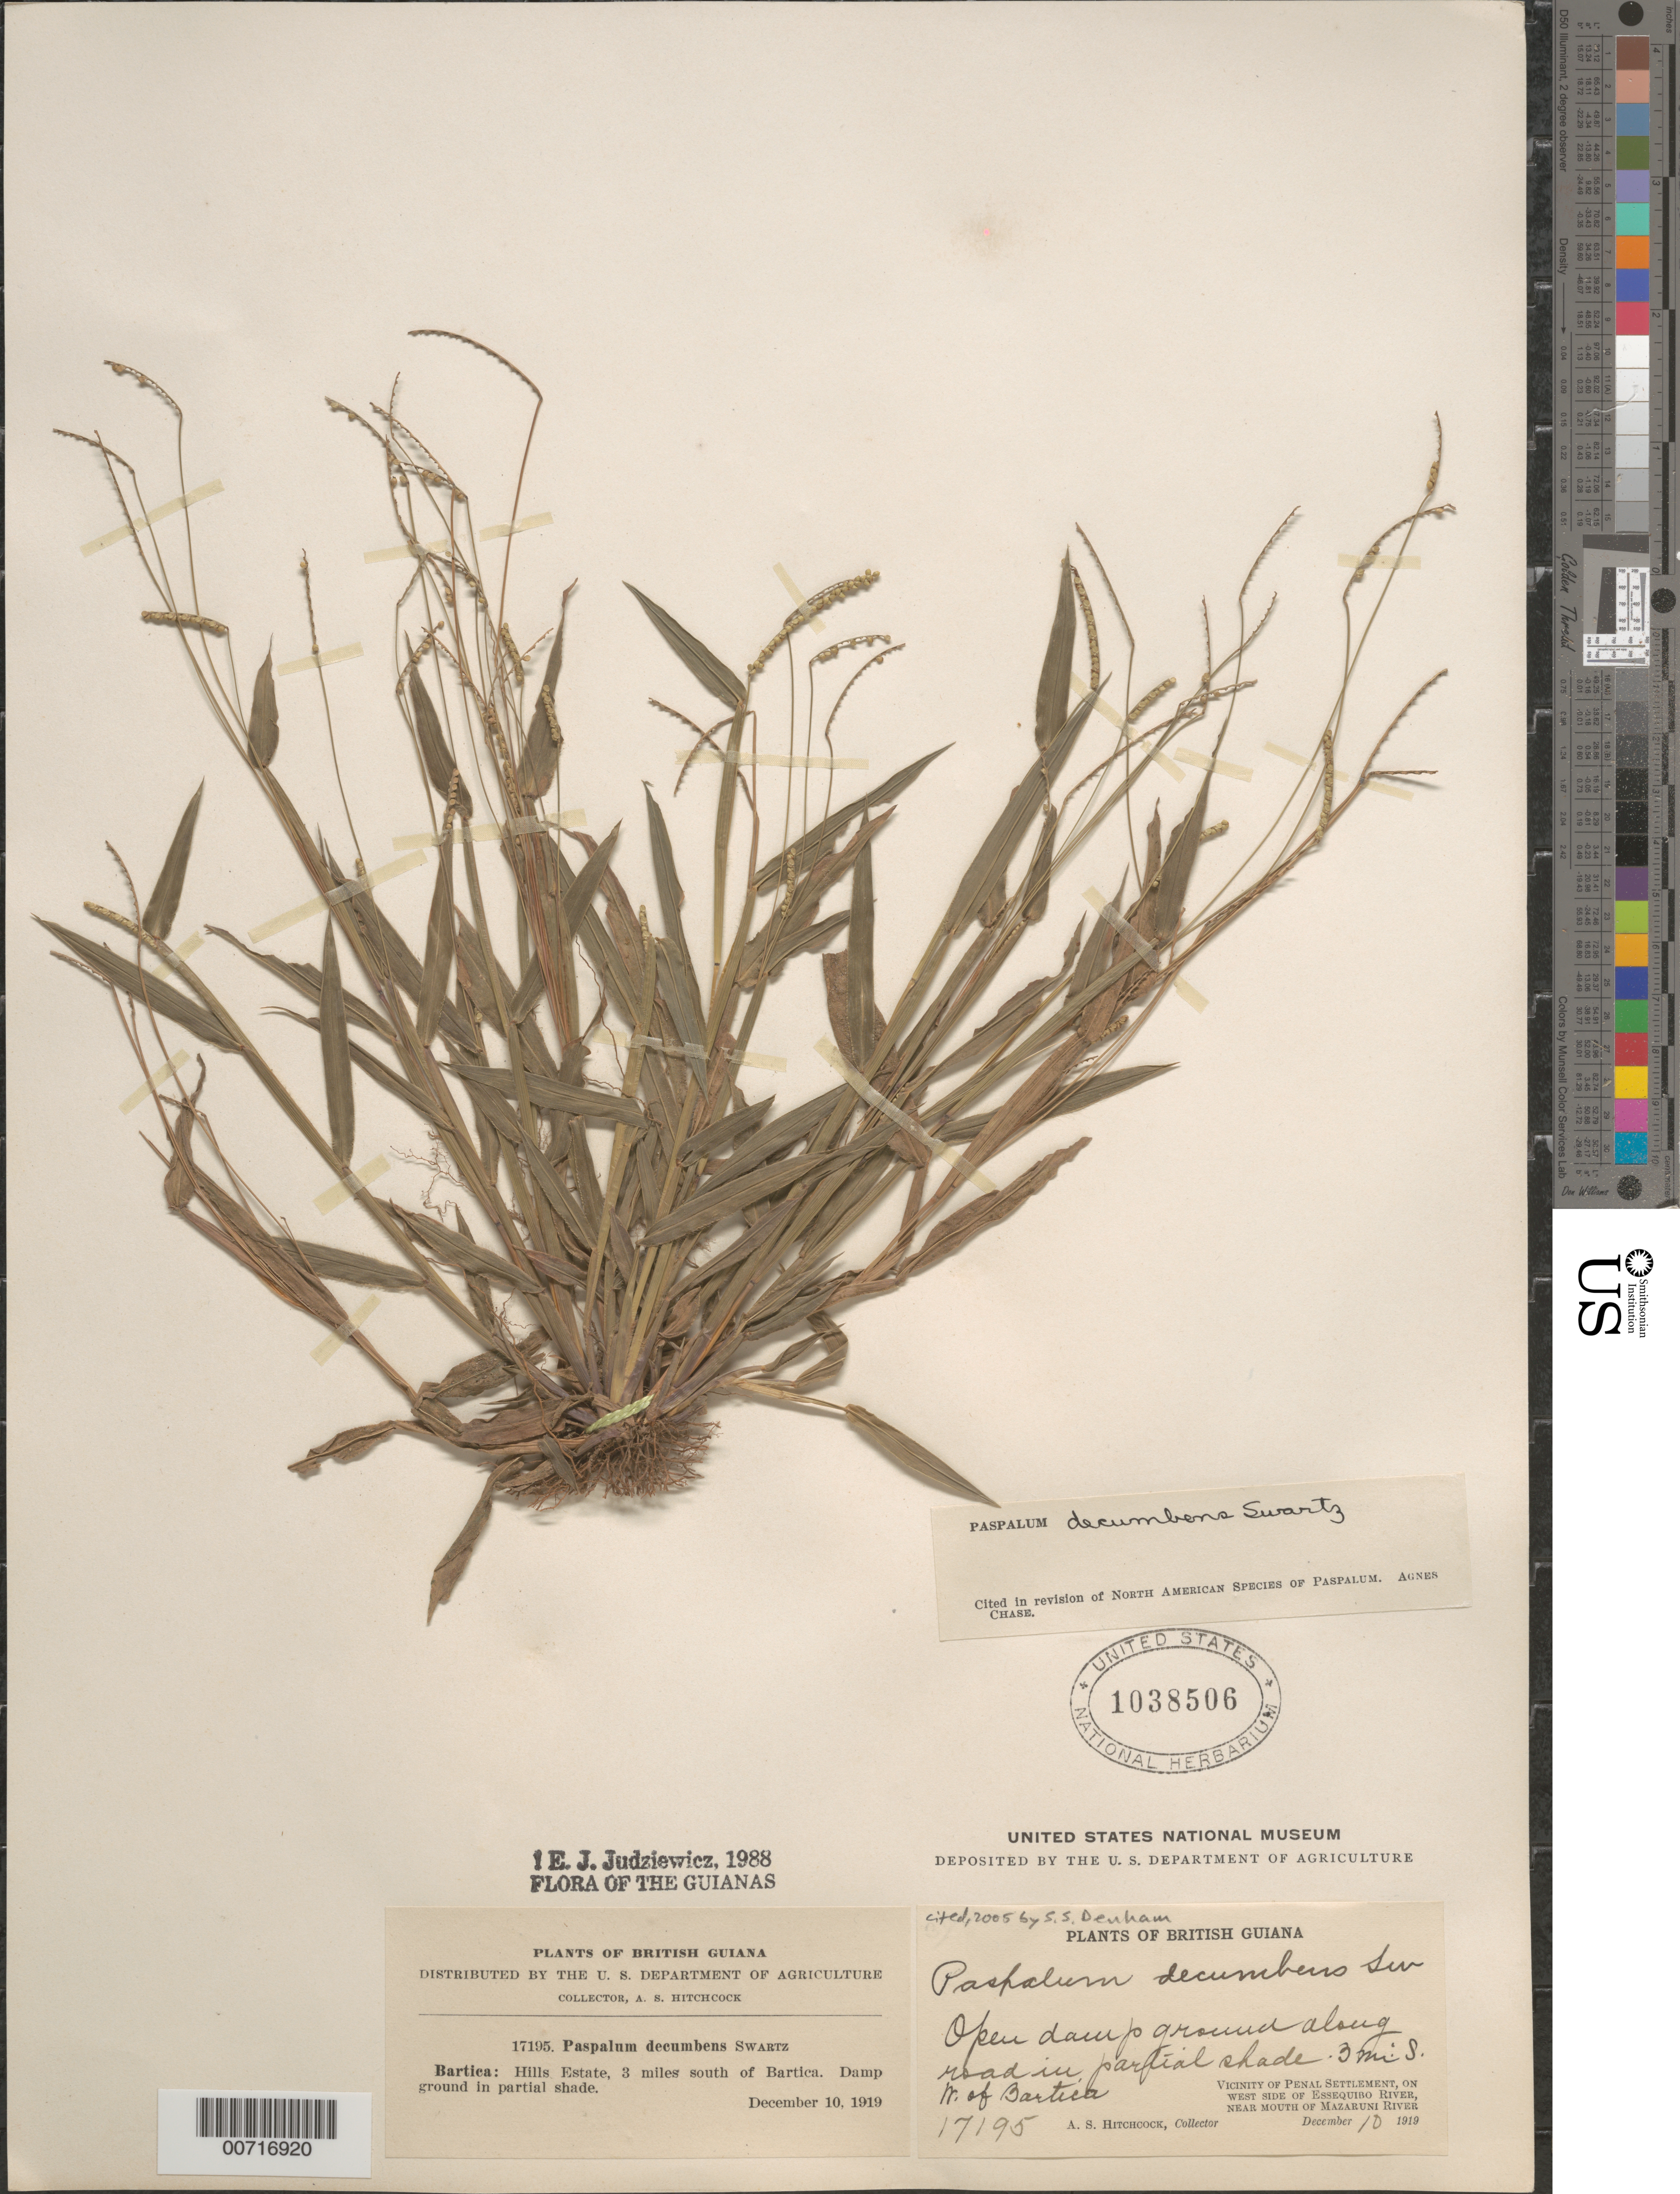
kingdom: Plantae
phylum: Tracheophyta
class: Liliopsida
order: Poales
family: Poaceae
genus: Paspalum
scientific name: Paspalum decumbens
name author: Sw.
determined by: Judziewicz, E. J.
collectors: A. S. Hitchcock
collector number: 17195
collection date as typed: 10-Dec-19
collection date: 1919-12-10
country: Guyana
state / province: Cuyuni-Mazaruni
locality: Penal Settlement, vic., W side of Essequibo River, near mouth of Mazaruni R., 3 mi SW of Bartica, Hill's Estate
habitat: Damp ground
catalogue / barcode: US 1038506